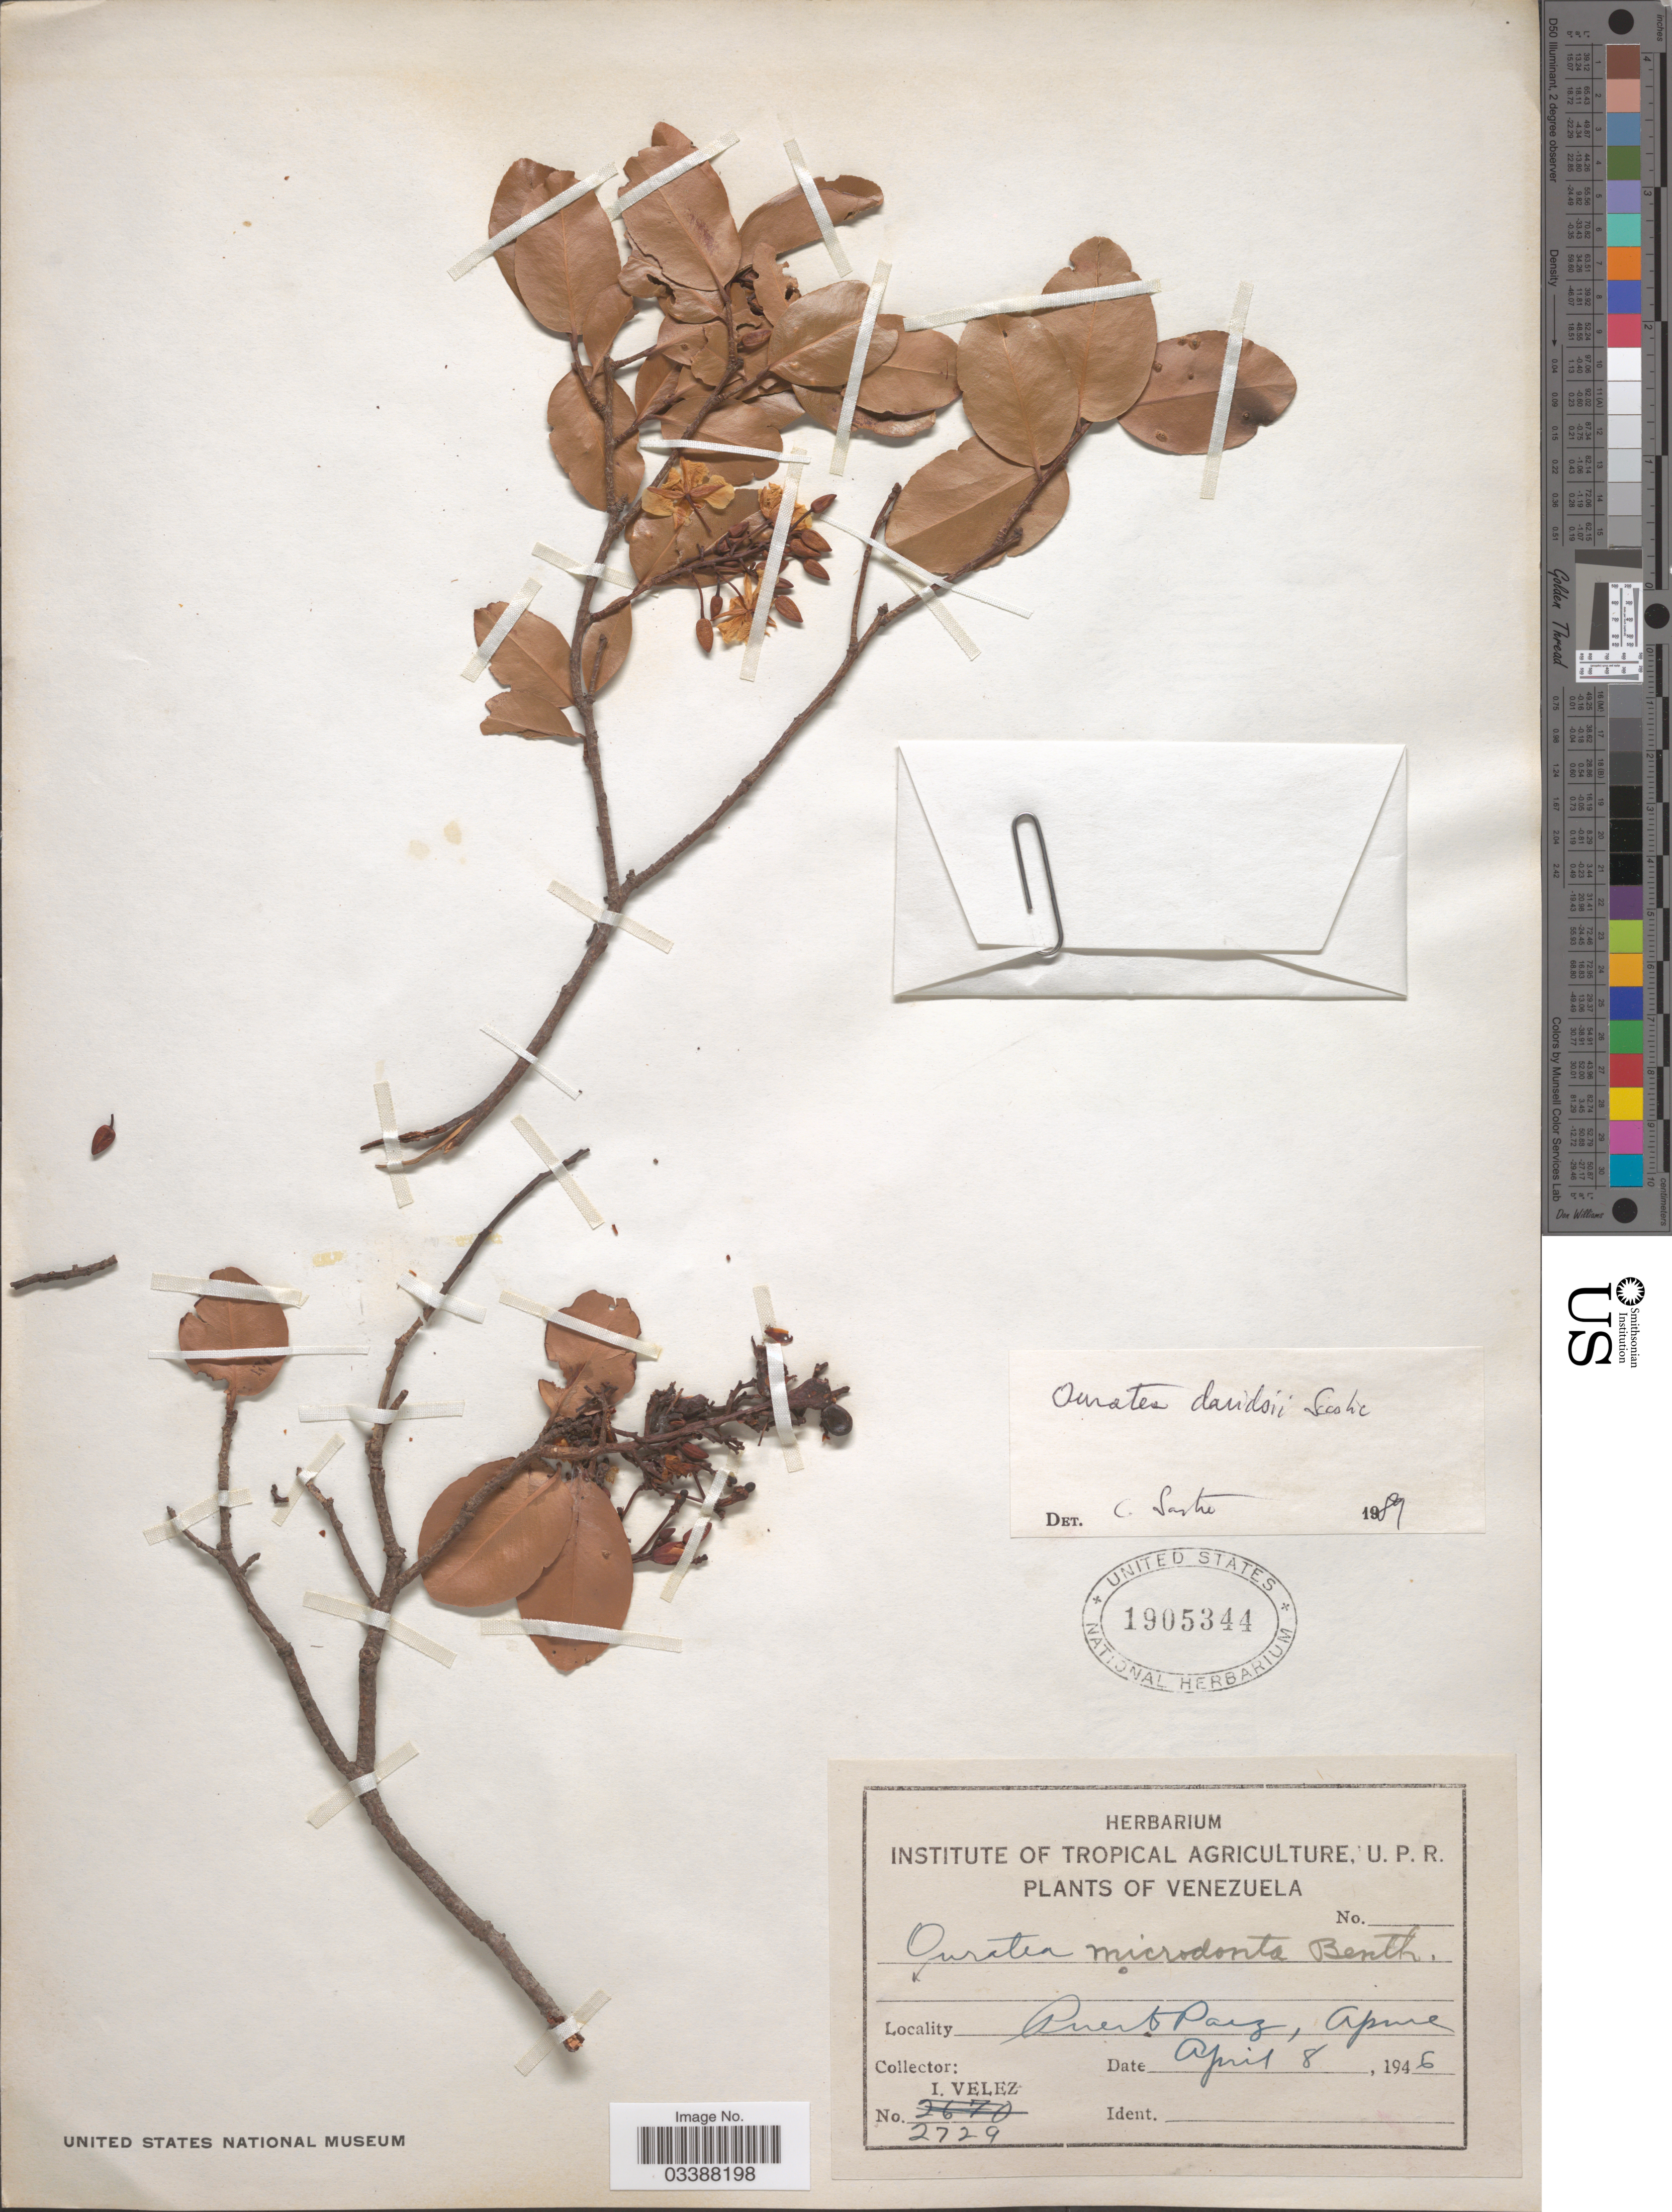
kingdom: Plantae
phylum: Tracheophyta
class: Magnoliopsida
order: Malpighiales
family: Ochnaceae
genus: Ouratea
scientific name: Ouratea davidsei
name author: Sastre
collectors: I. Velez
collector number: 2729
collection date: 1946-04-08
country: Venezuela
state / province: Apure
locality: Puerto Paez.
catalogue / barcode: US 1905344